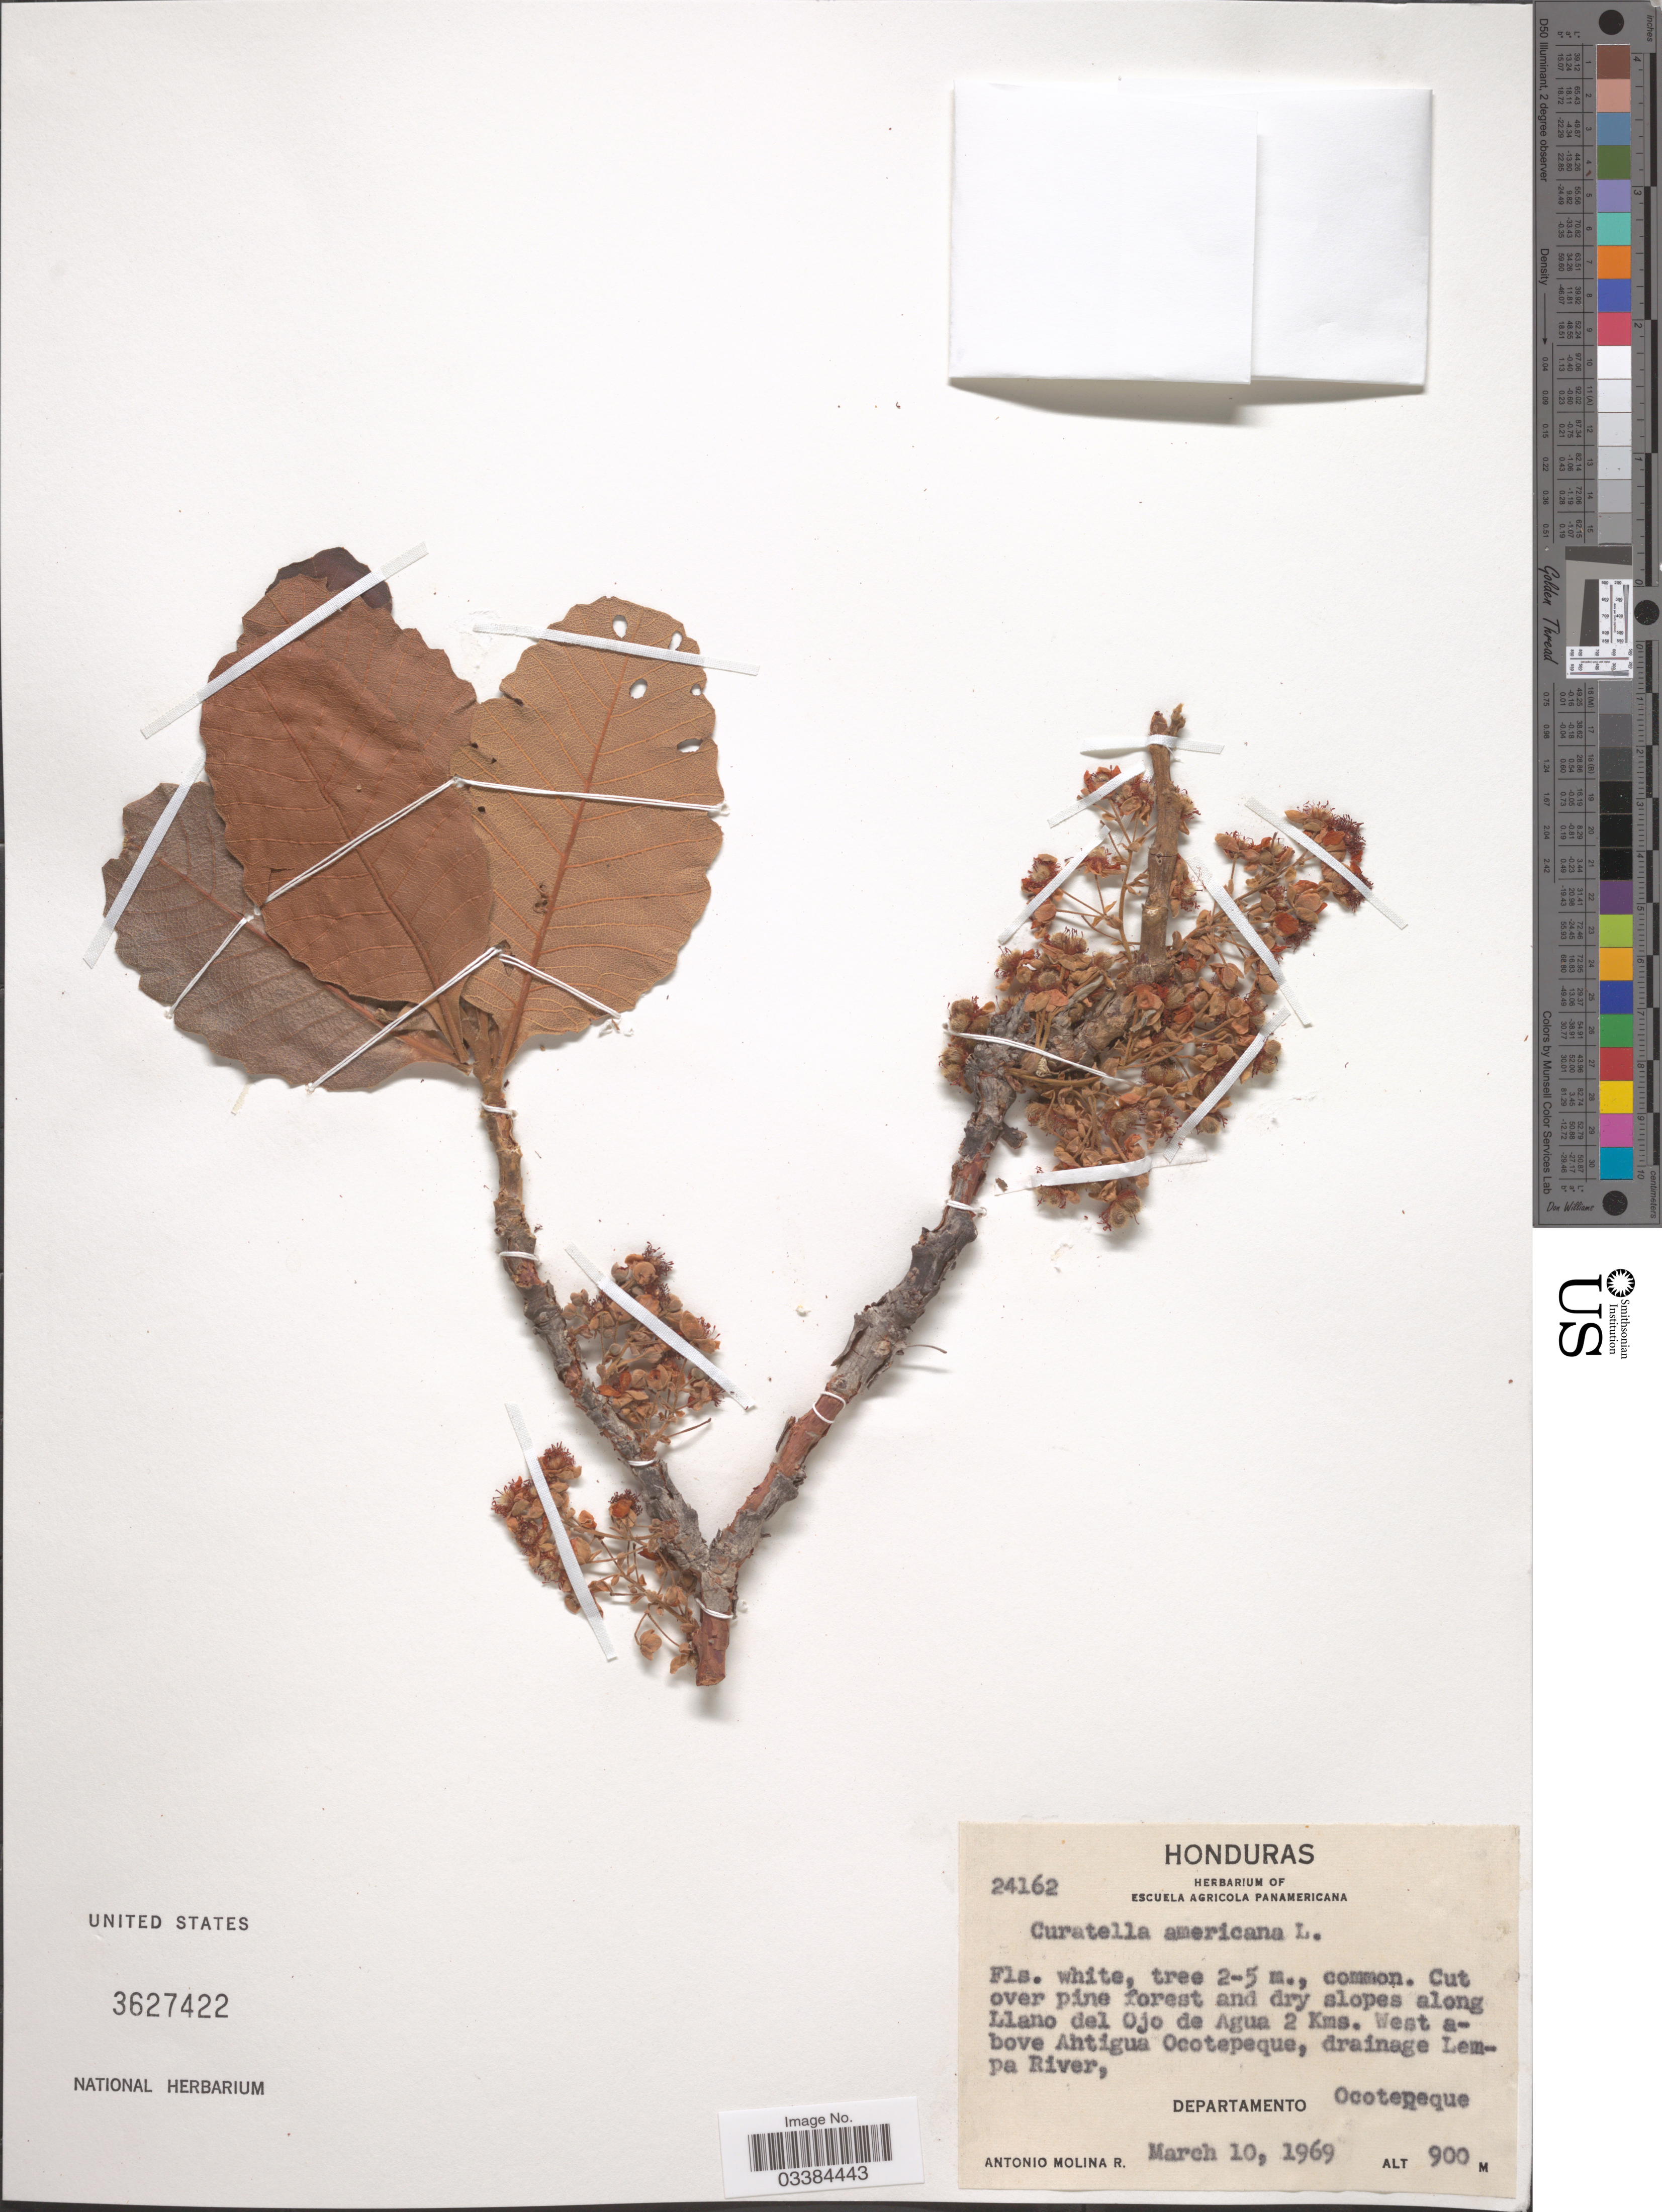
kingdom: Plantae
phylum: Tracheophyta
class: Magnoliopsida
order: Dilleniales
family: Dilleniaceae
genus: Curatella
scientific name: Curatella americana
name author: L.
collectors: A. Molina R.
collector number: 24162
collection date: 1969-03-10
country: Honduras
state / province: Ocotepeque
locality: Cut over pine forest and dry slopes along Llano del Ojo de Agua 2 Kms. West above Antigua Ocotepeque, drainage Lempa River, Departamento Ocotepeque.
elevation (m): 900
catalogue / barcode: US 3627422